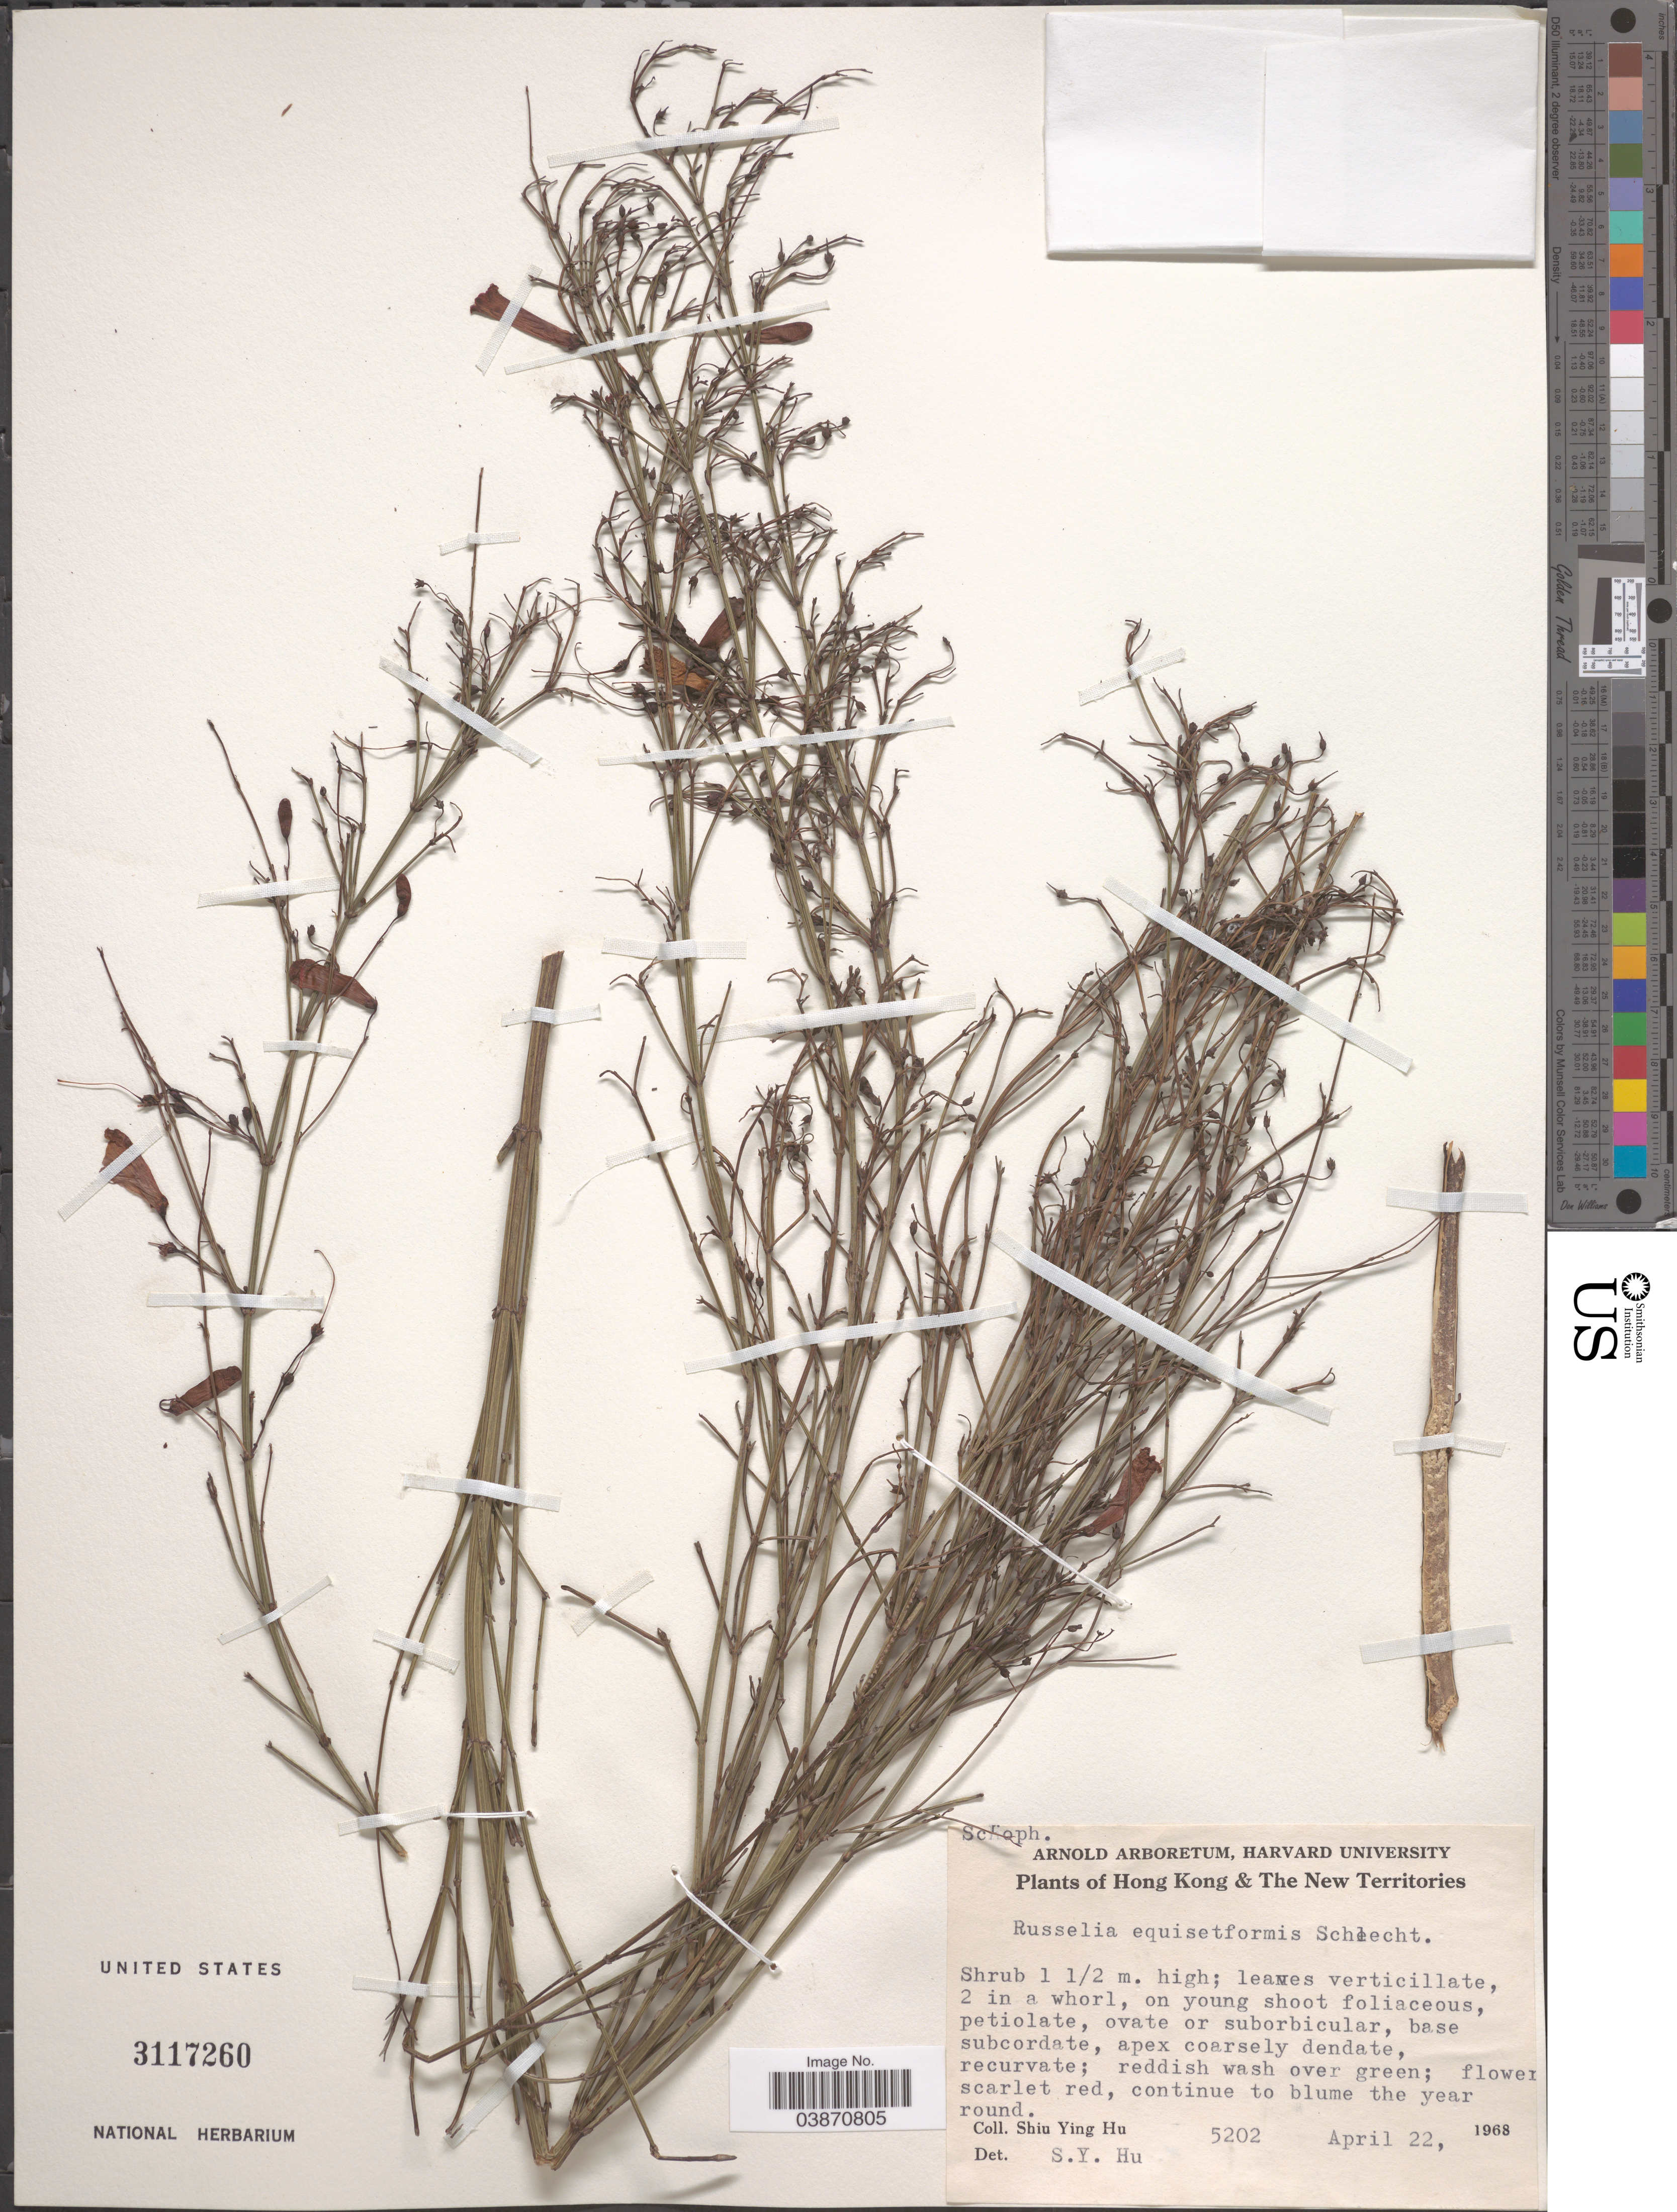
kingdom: Plantae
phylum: Tracheophyta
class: Magnoliopsida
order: Lamiales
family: Plantaginaceae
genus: Russelia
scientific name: Russelia equisetiformis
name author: Schltdl. & Cham.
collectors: S. Y. Hu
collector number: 5202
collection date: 1968-04-22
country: China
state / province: Hong Kong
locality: The New Territories.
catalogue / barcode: US 3117260